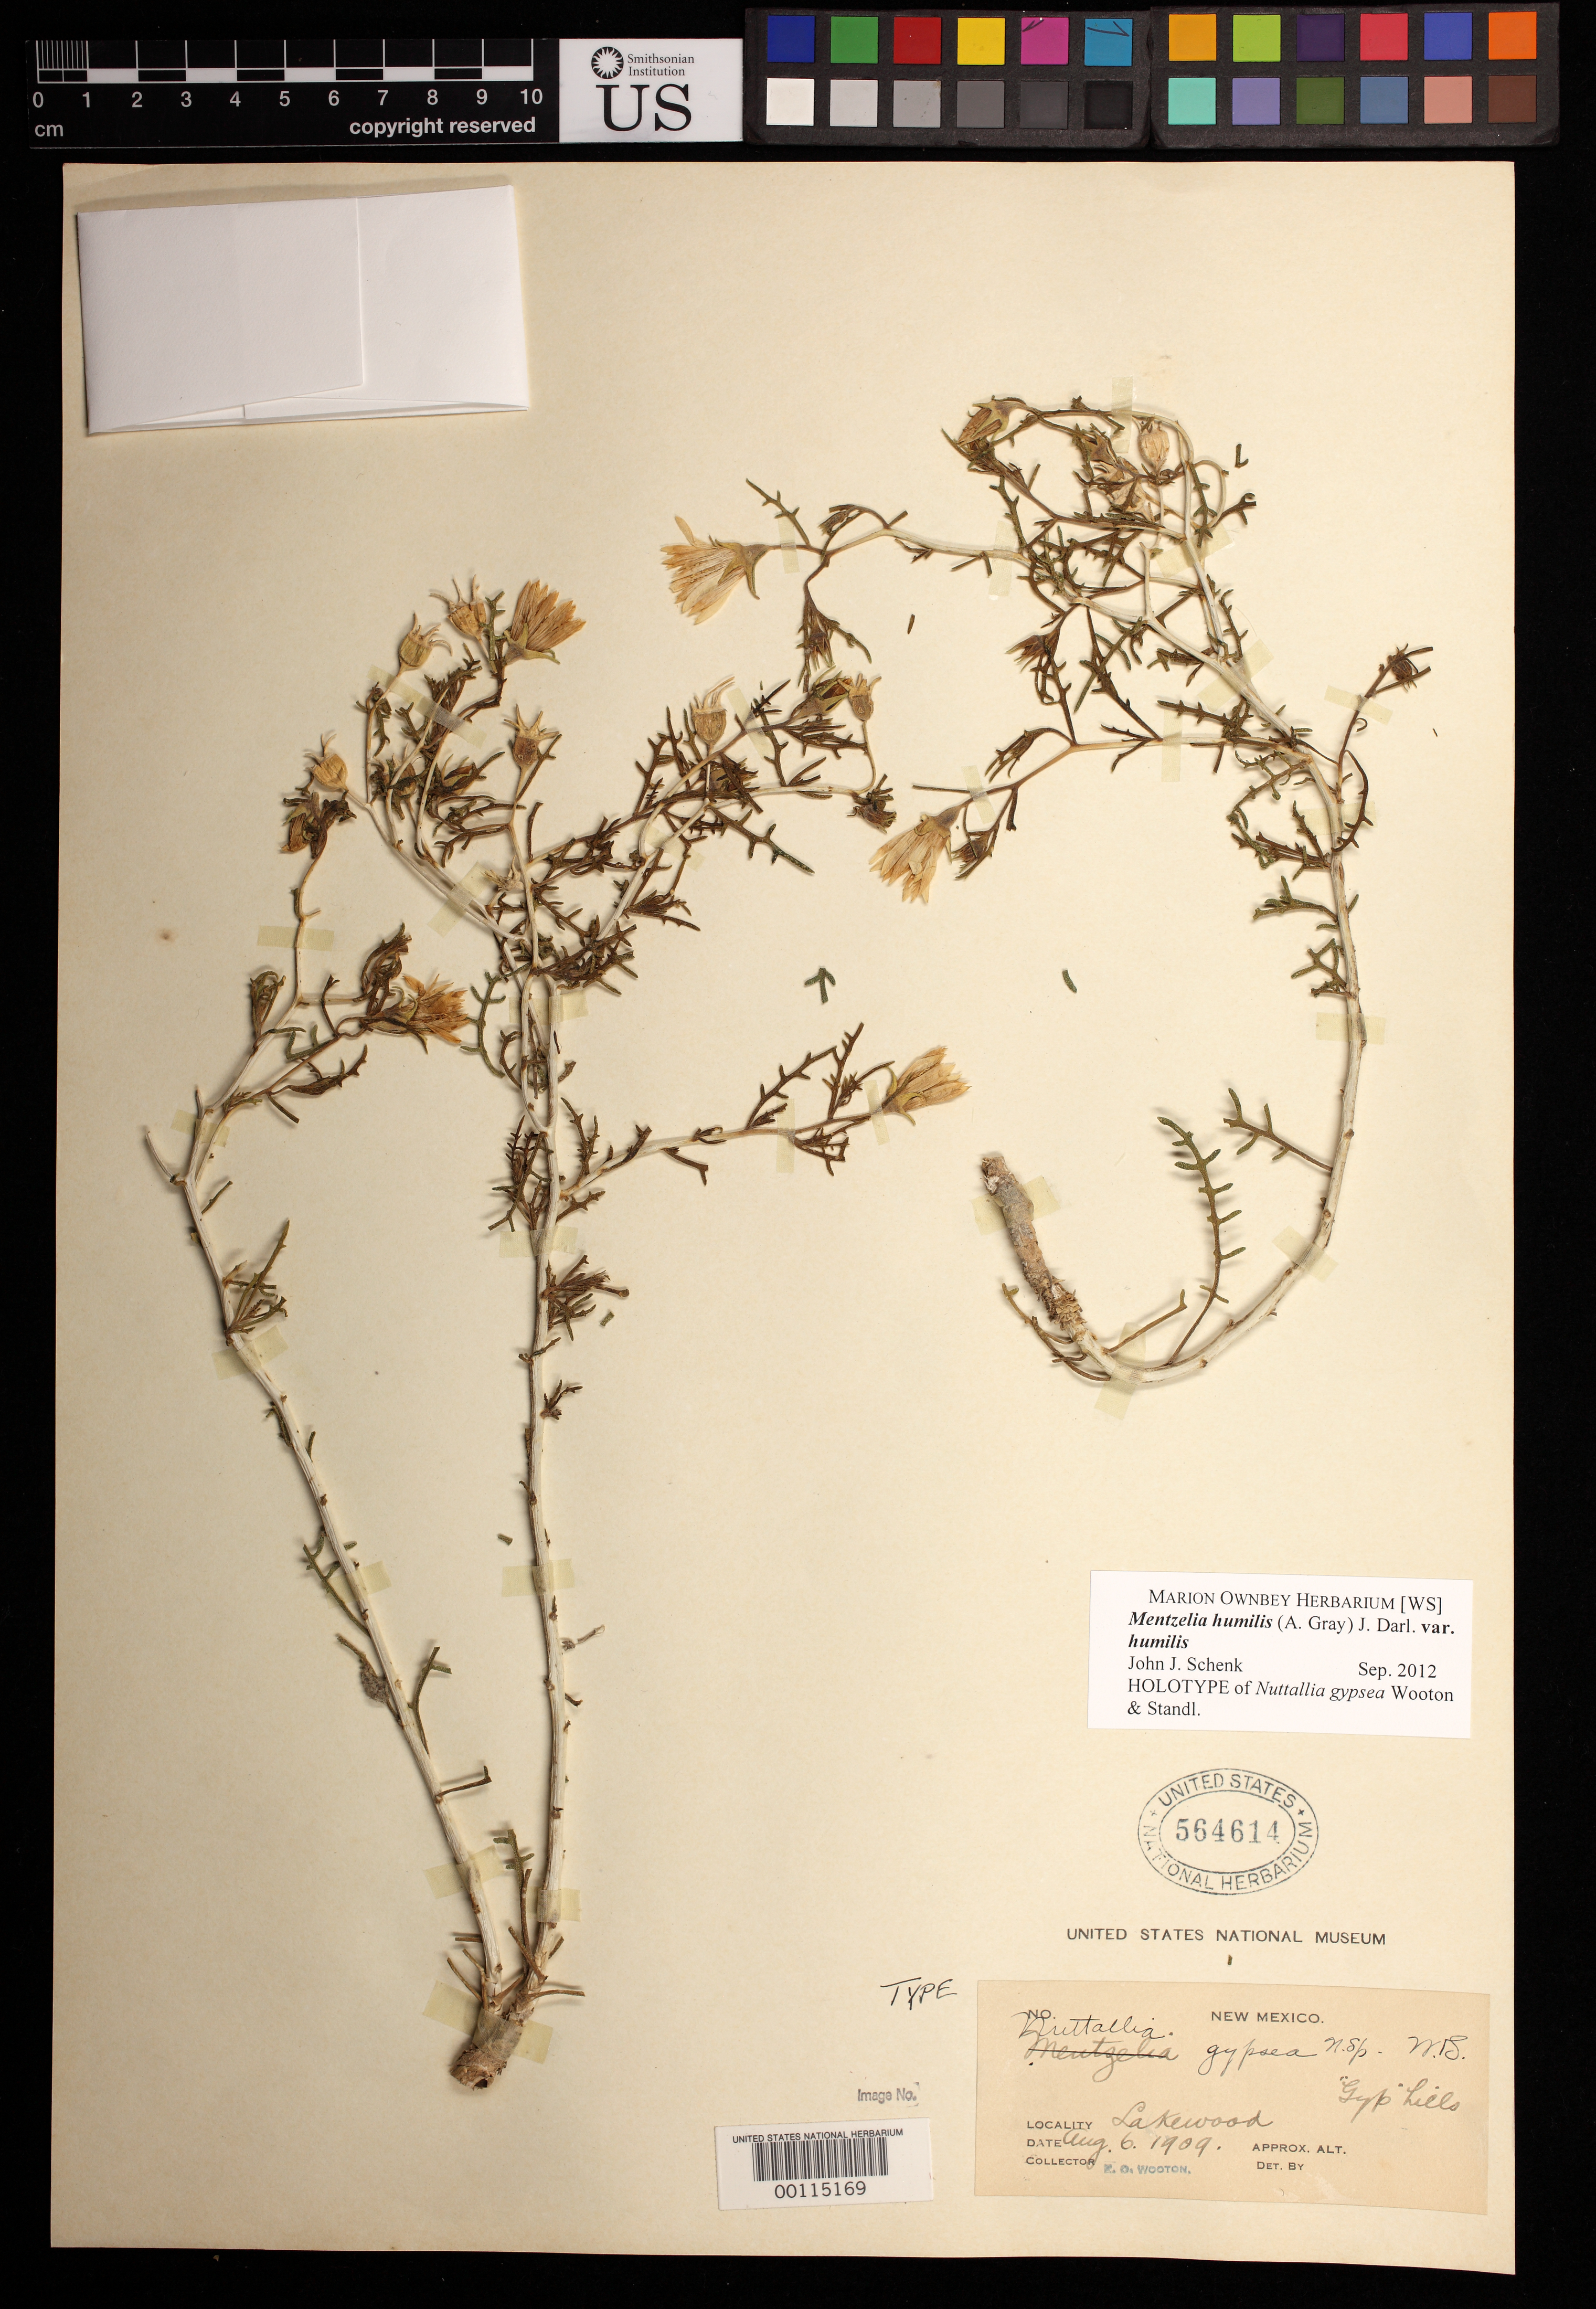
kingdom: Plantae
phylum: Tracheophyta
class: Magnoliopsida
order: Cornales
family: Loasaceae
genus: Nuttallia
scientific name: Nuttallia gypsea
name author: Wooton & Standl.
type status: Holotype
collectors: E. O. Wooton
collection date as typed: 06 Aug 1909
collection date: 1909-08-06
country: United States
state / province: New Mexico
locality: Near Lakewood.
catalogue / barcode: US 564614